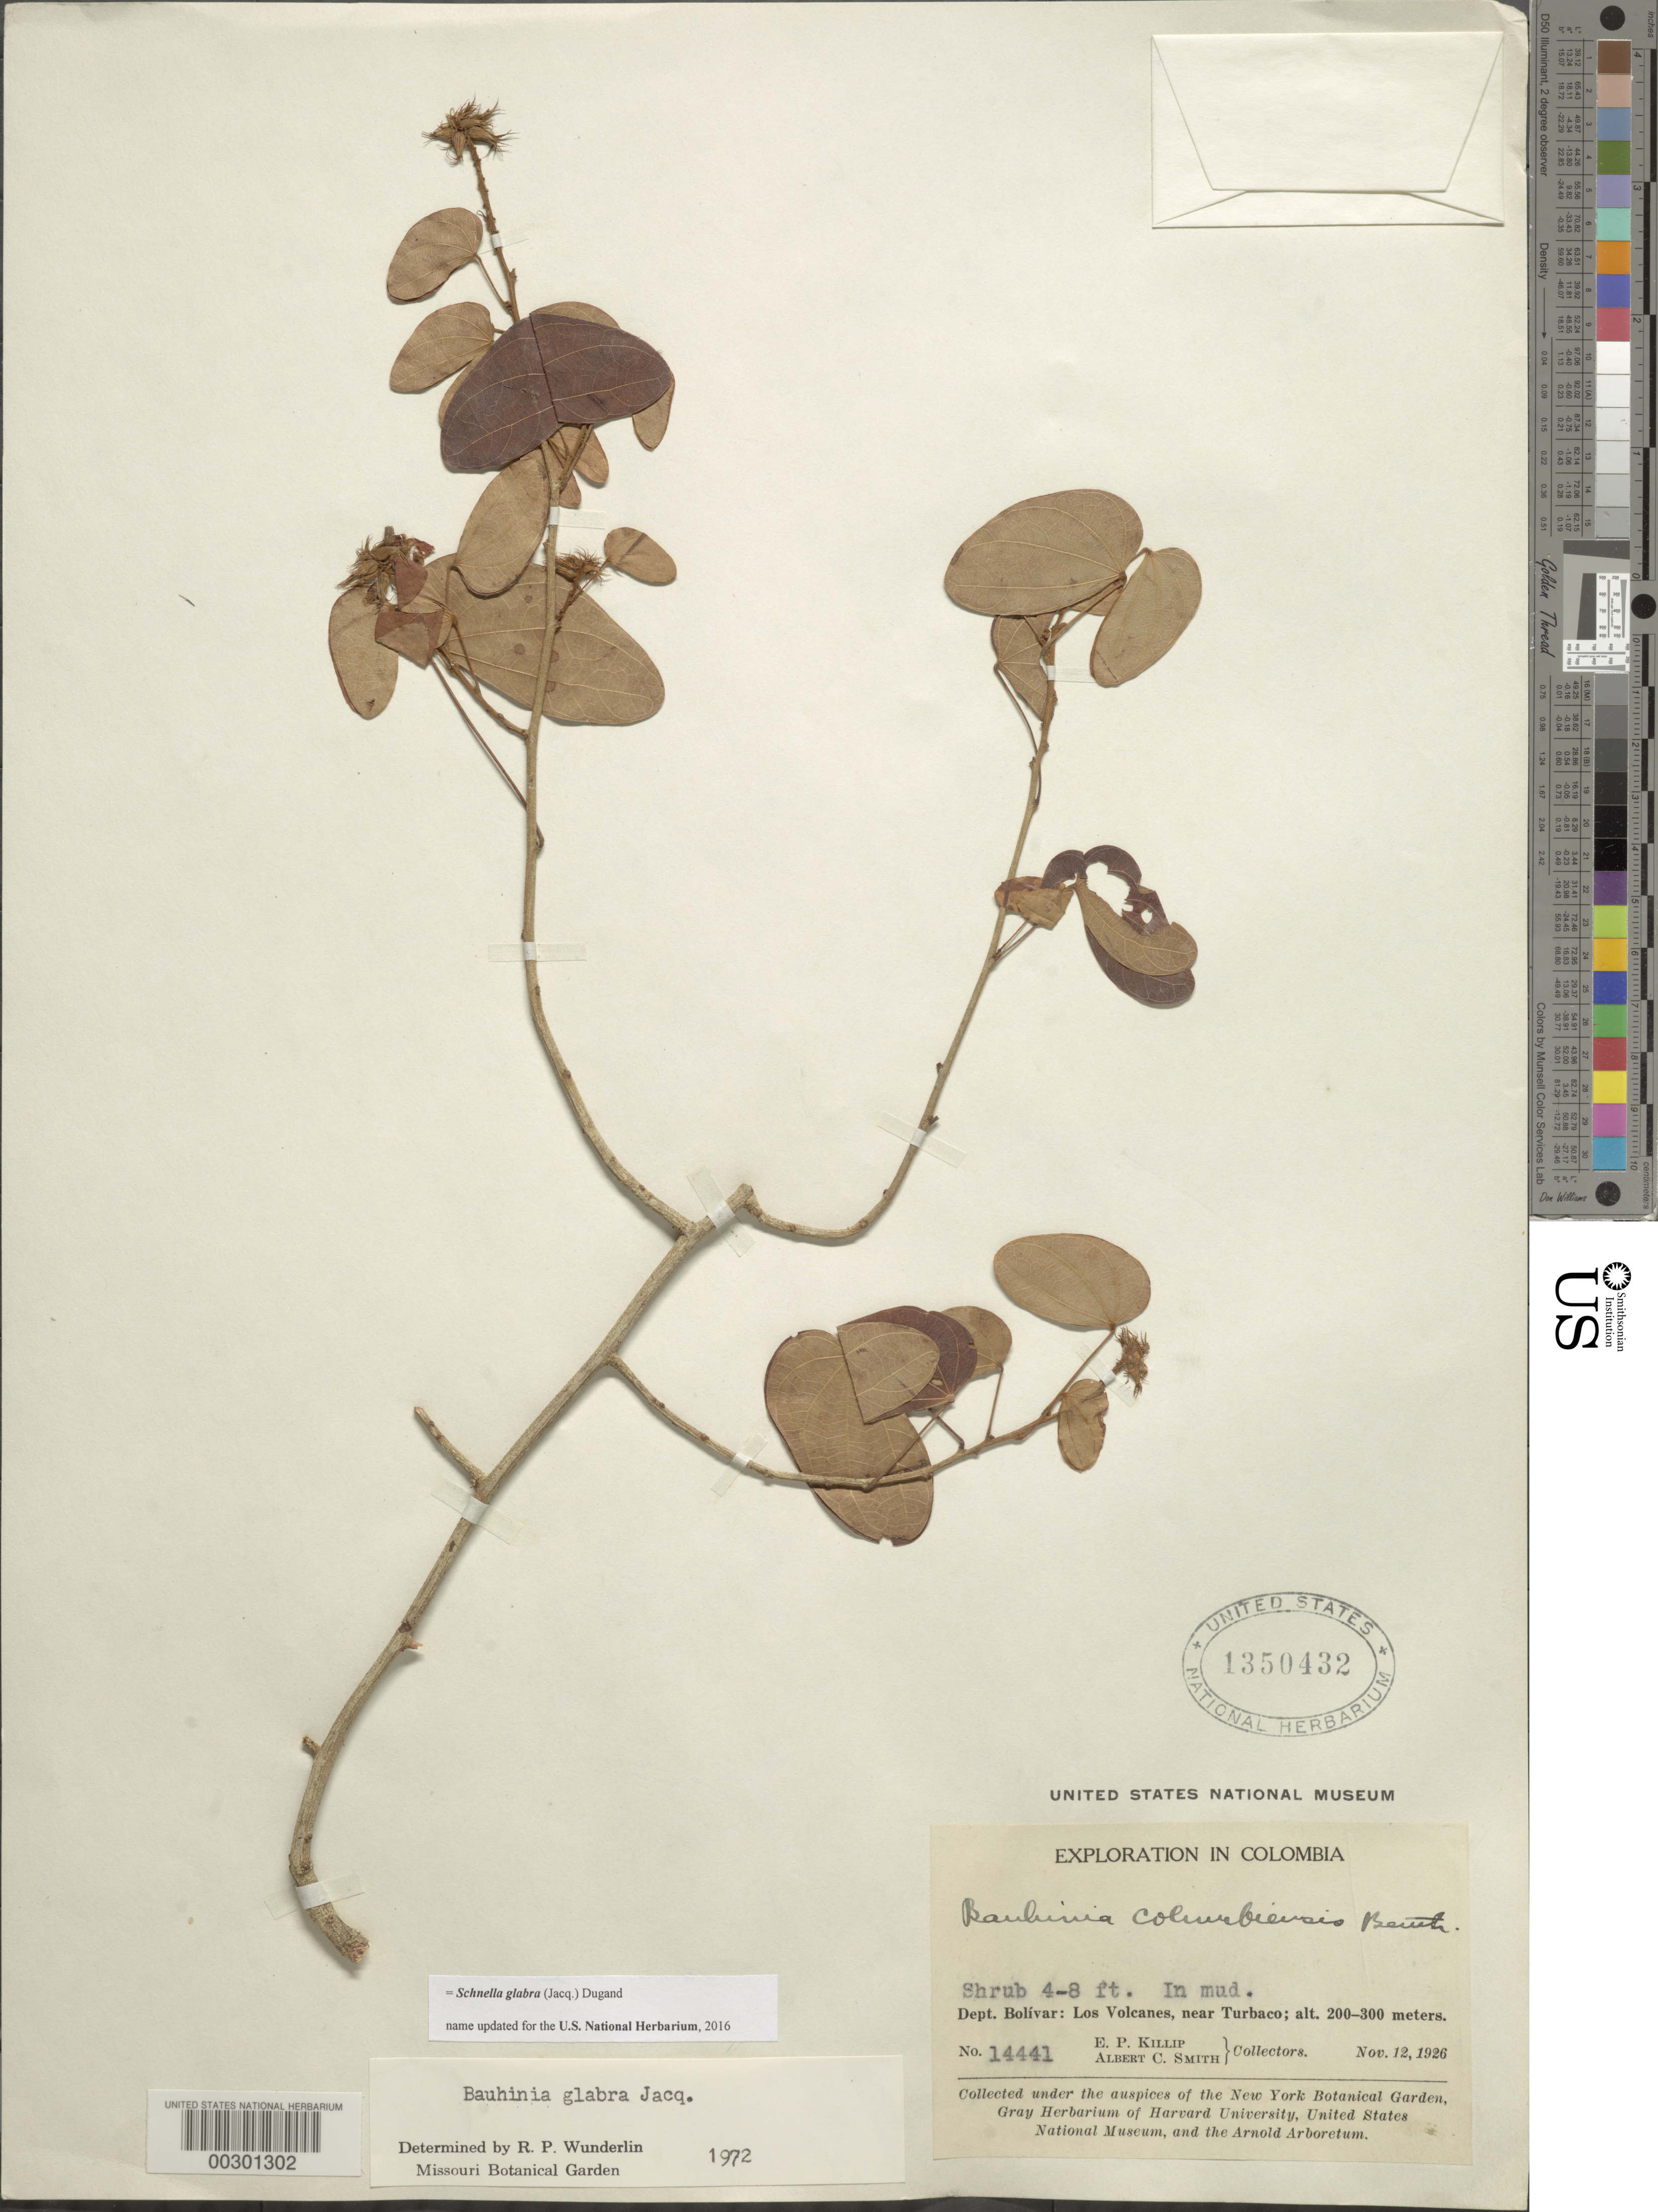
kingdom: Plantae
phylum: Tracheophyta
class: Magnoliopsida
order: Fabales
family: Fabaceae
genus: Schnella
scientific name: Schnella glabra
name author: (Jacq.) Dugand G.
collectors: E. P. Killip & A. C. Smith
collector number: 14441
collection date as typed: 12 Nov 1926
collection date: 1926-11-12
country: Colombia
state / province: Bolívar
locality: Los Volcanes, near Turbaco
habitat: In mud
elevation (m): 200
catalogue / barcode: US 1350432